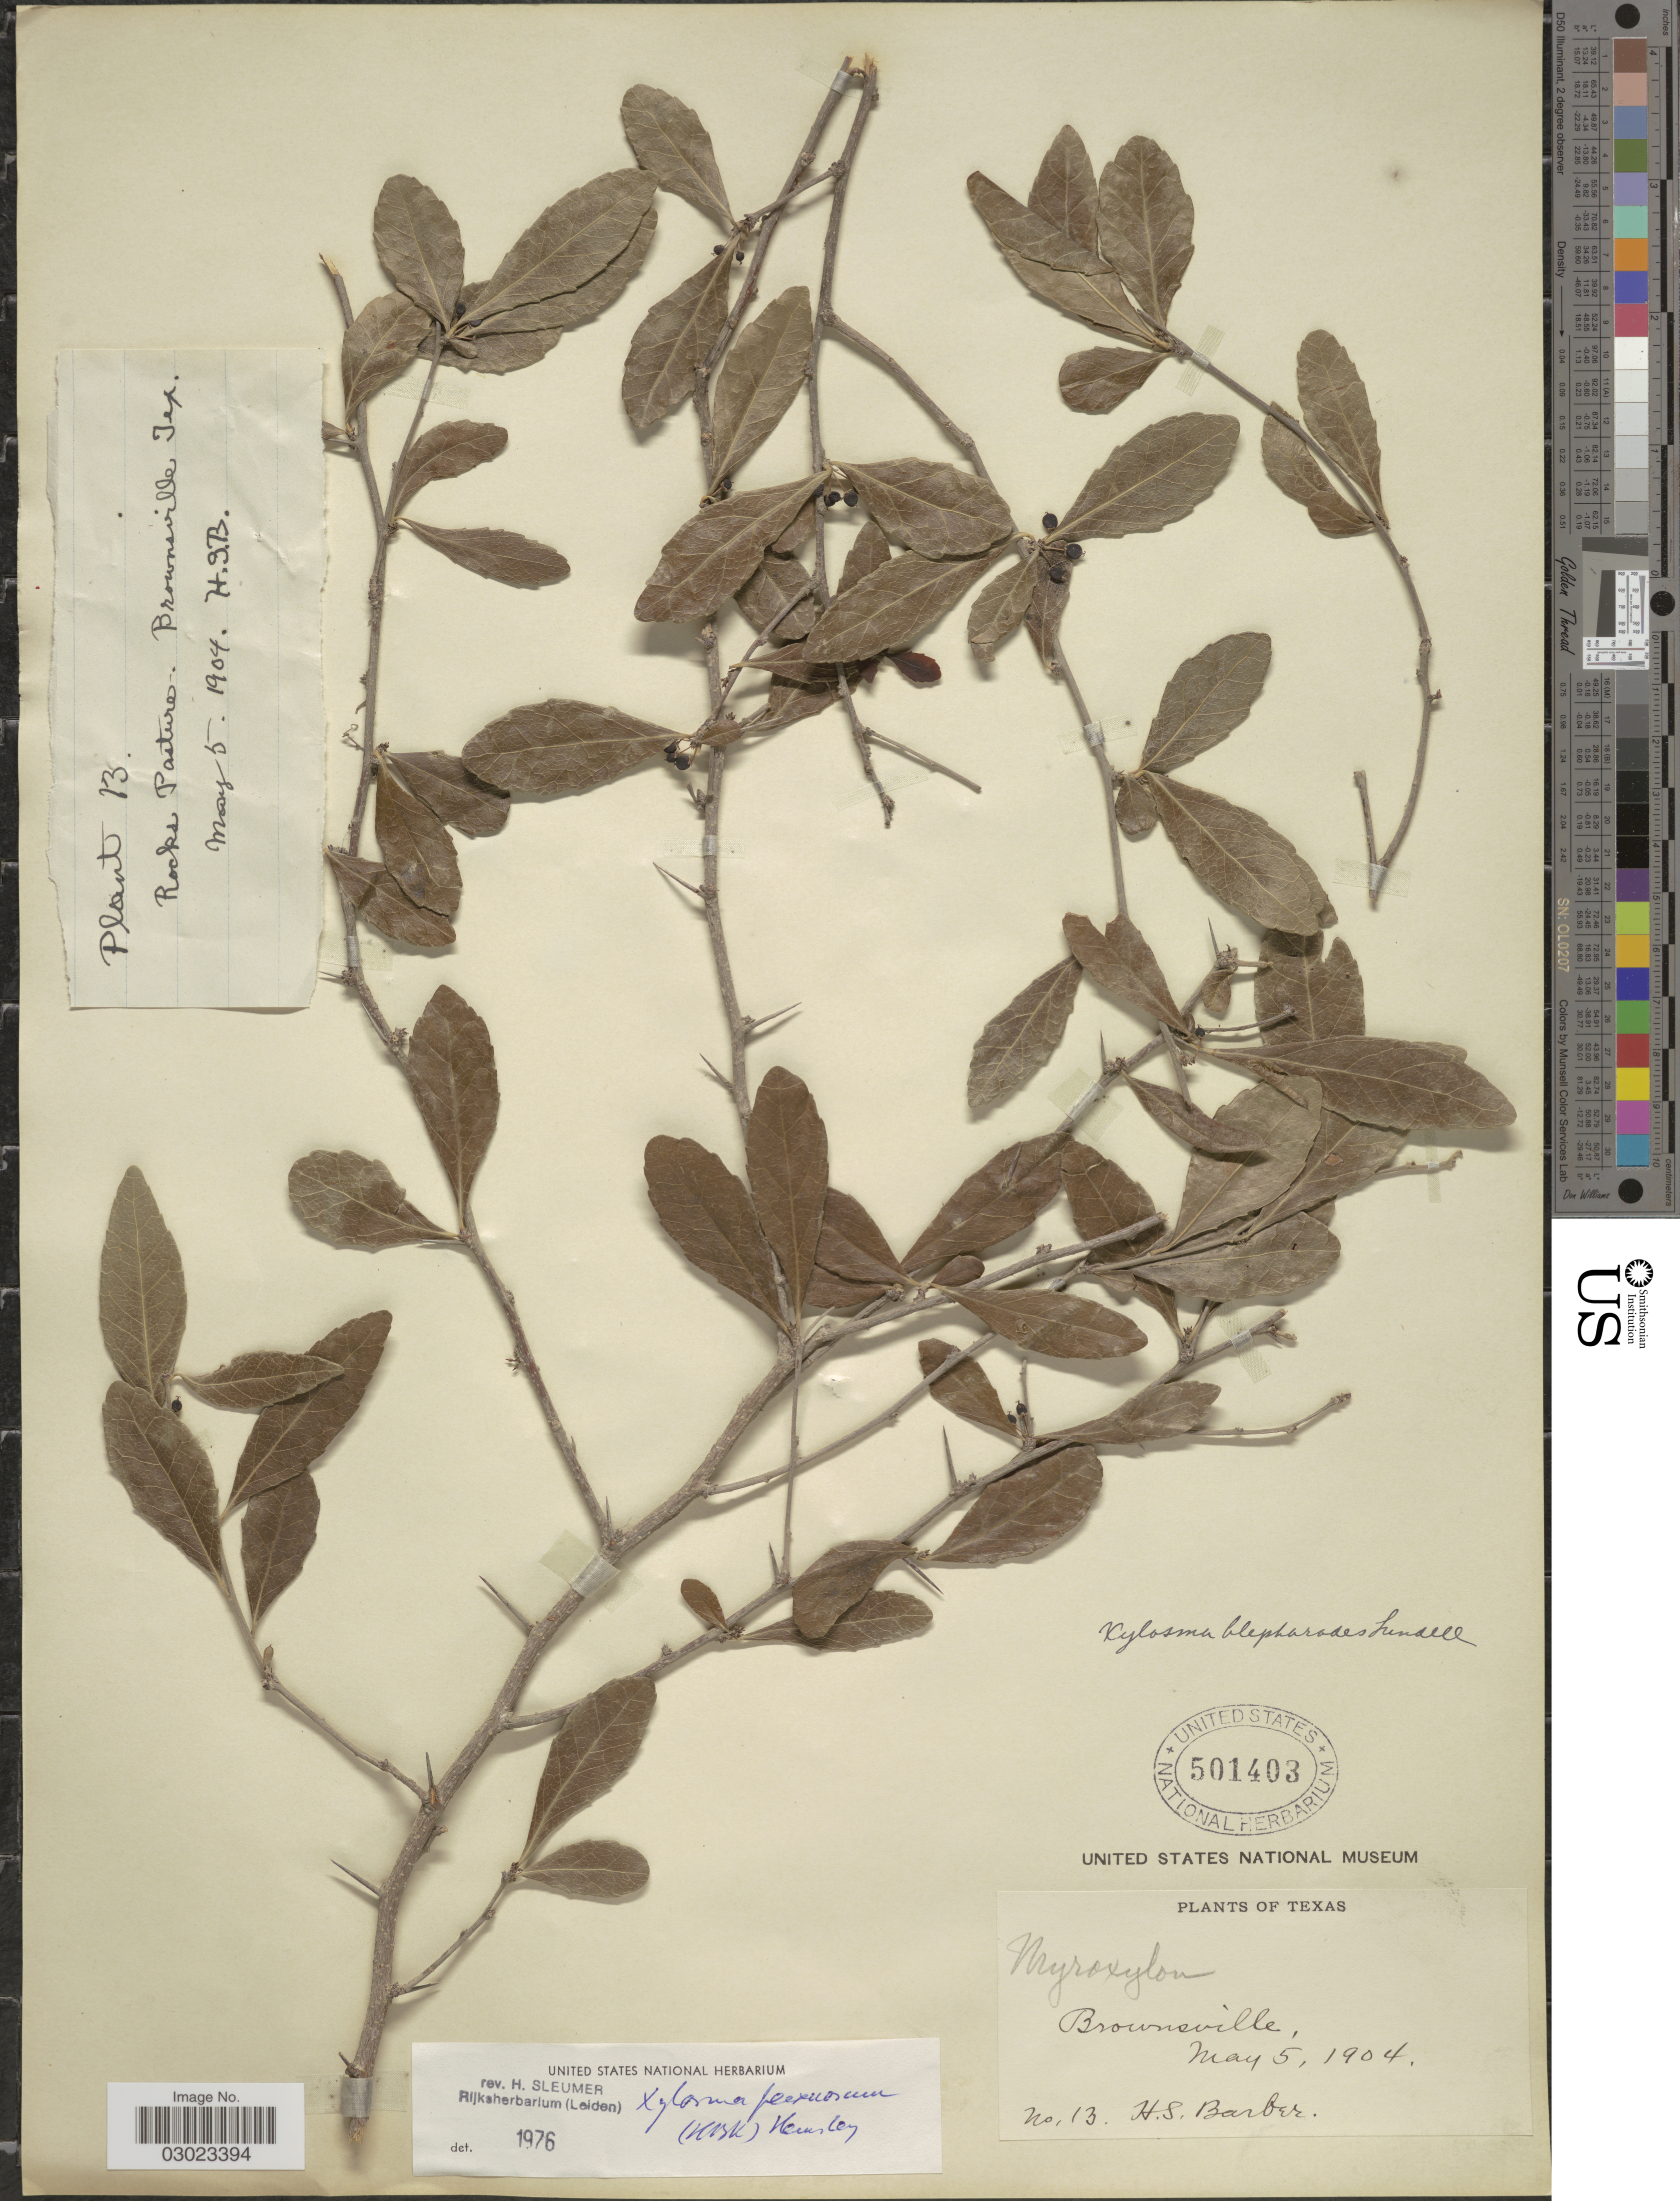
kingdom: Plantae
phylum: Tracheophyta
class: Magnoliopsida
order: Malpighiales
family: Salicaceae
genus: Xylosma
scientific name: Xylosma flexuosa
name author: (Kunth) Hemsl.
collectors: H. Barber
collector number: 13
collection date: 1904-05-05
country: United States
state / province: Texas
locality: Brownsville.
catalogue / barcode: US 501403